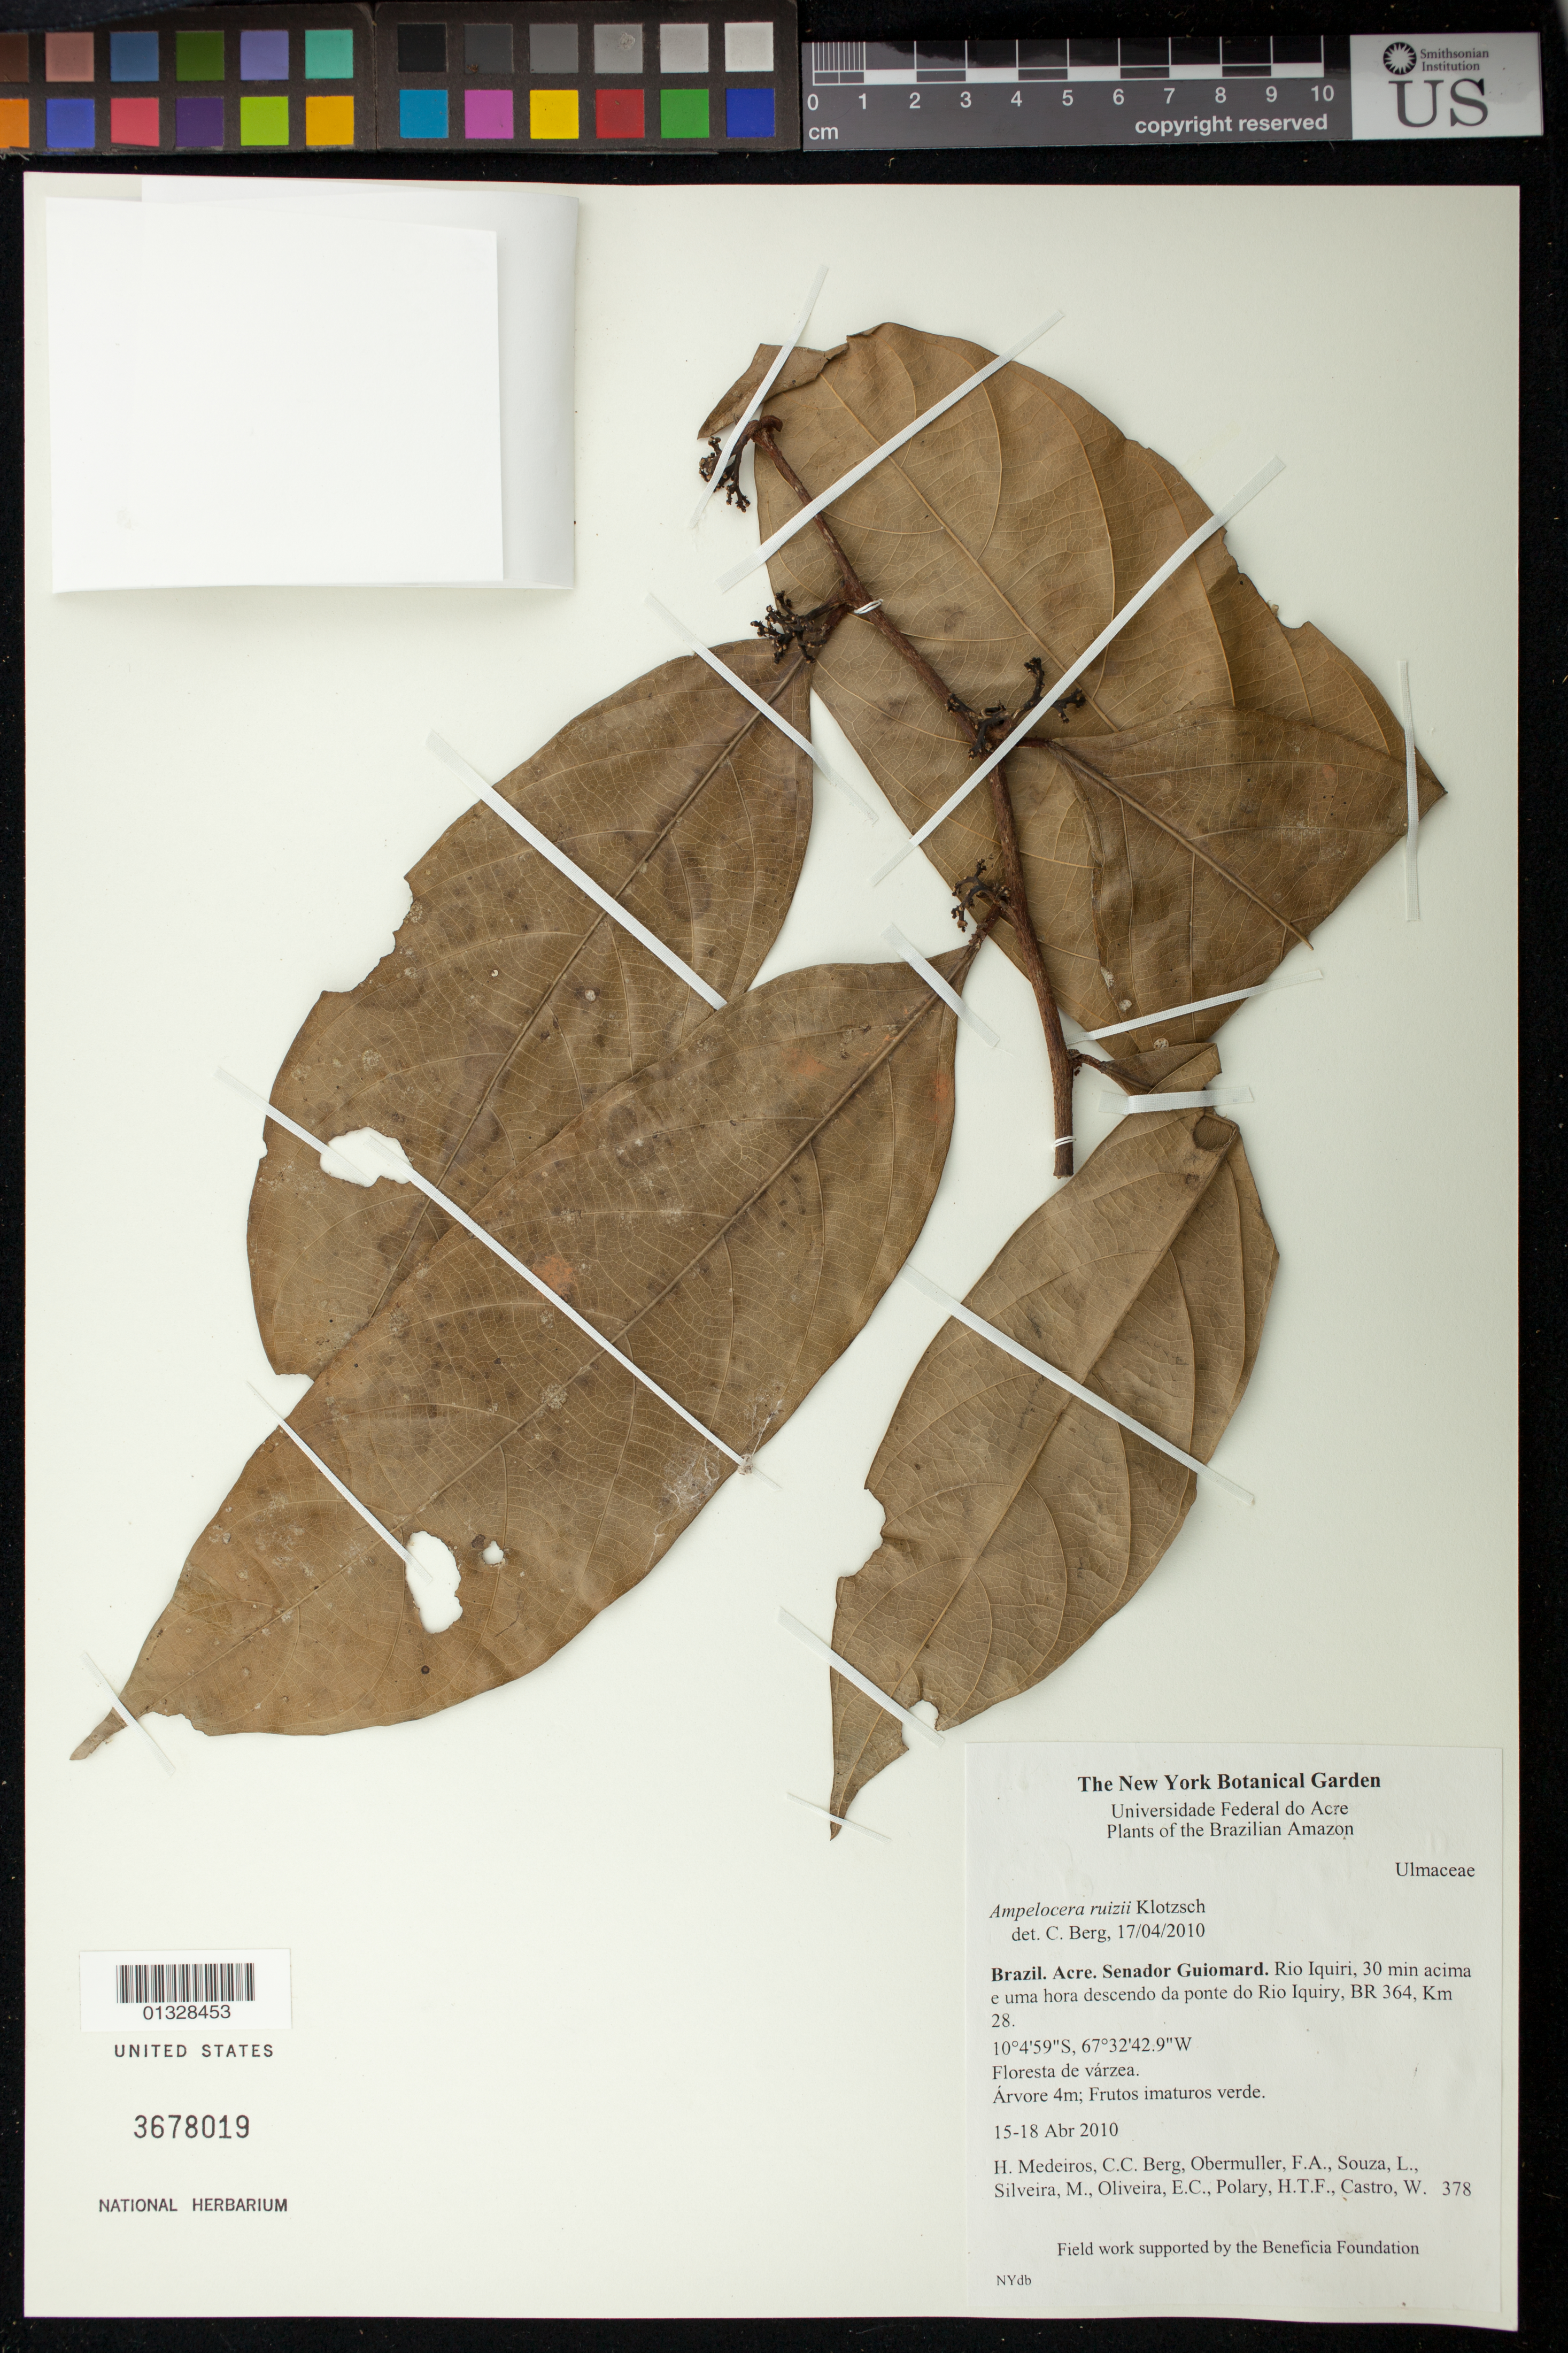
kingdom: Plantae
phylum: Tracheophyta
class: Magnoliopsida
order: Rosales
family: Cannabaceae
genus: Ampelocera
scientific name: Ampelocera ruizii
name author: Klotzsch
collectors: H. Medeiros et al.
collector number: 378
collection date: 2010-04-15/2010-04-18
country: Brazil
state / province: Acre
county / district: Rio Branco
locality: Rio Iquiri, 30 min acima e uma hora descendo da ponte do Rio Iquiry, BR-364, km 28.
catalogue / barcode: US 3678019